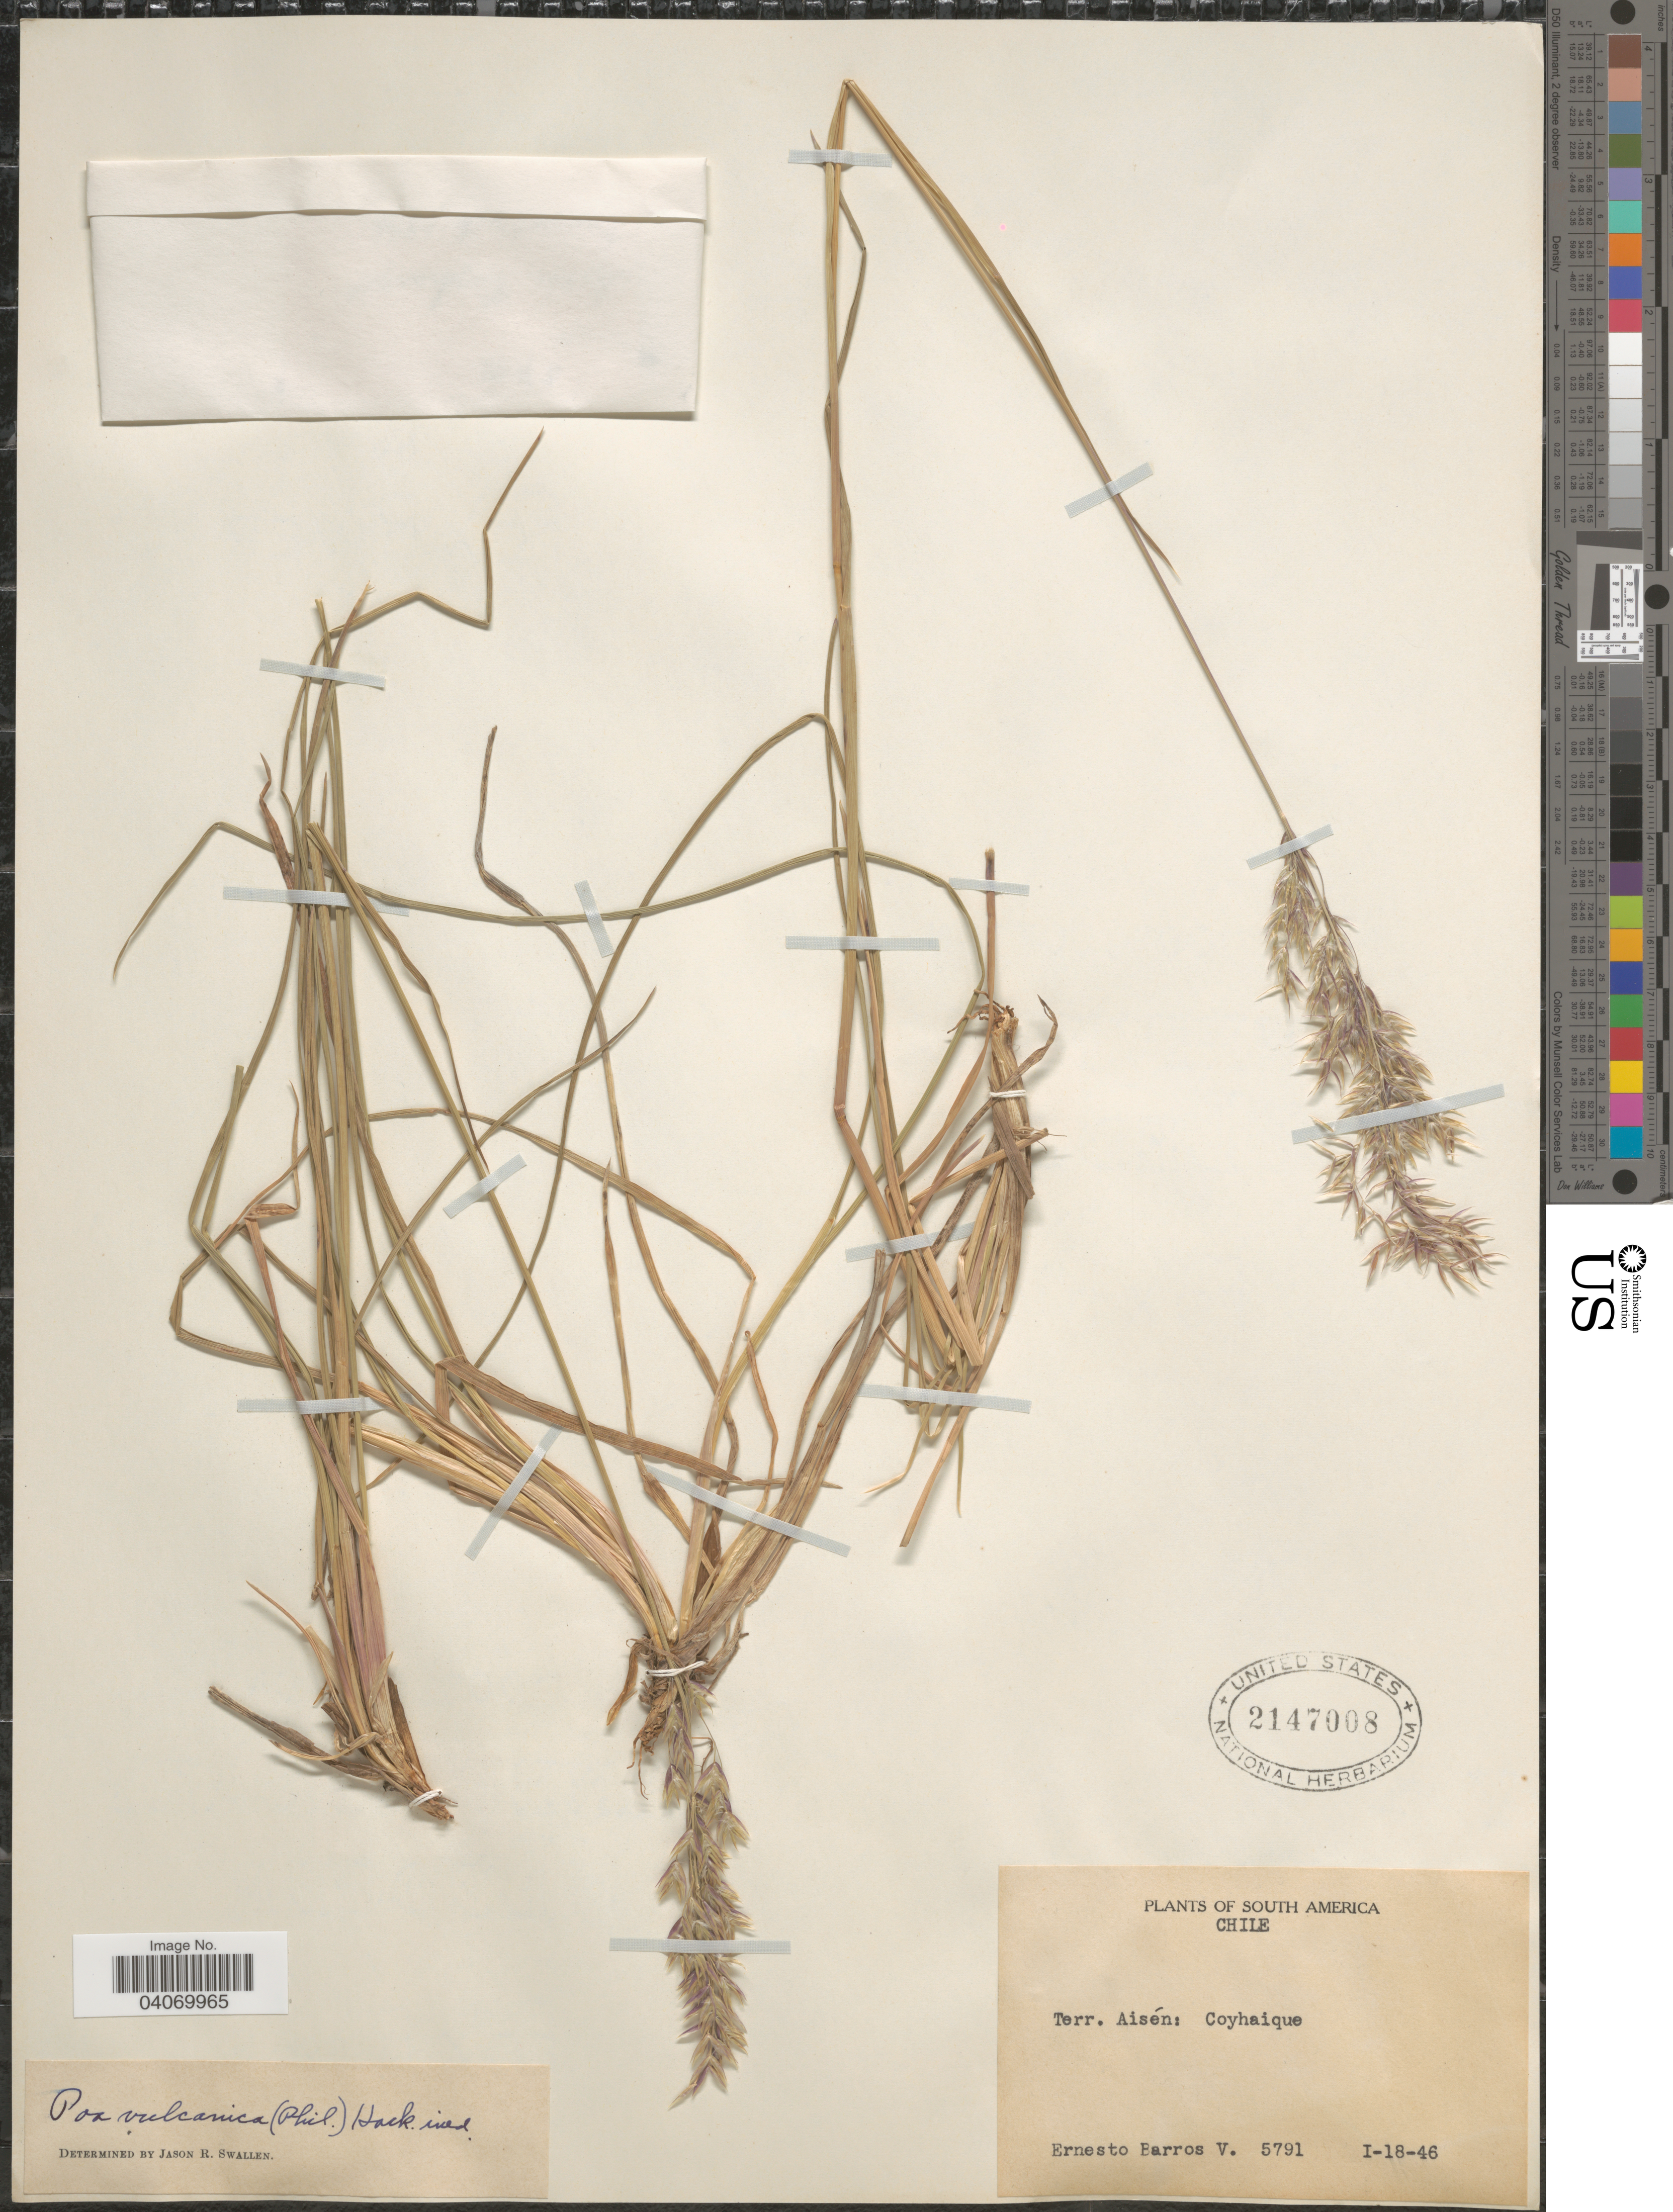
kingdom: Plantae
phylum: Tracheophyta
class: Liliopsida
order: Poales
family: Poaceae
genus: Poa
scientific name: Poa alopecurus subsp. fuegiana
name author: (Hook. f.) D.M. Moore & Dogg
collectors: E. Barros V.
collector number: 5791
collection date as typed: Transcribed d/m/y: 18/1/46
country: Chile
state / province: Aisén (XI)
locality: Terr. Aisén: Coyhaique.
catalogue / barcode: US 2147008